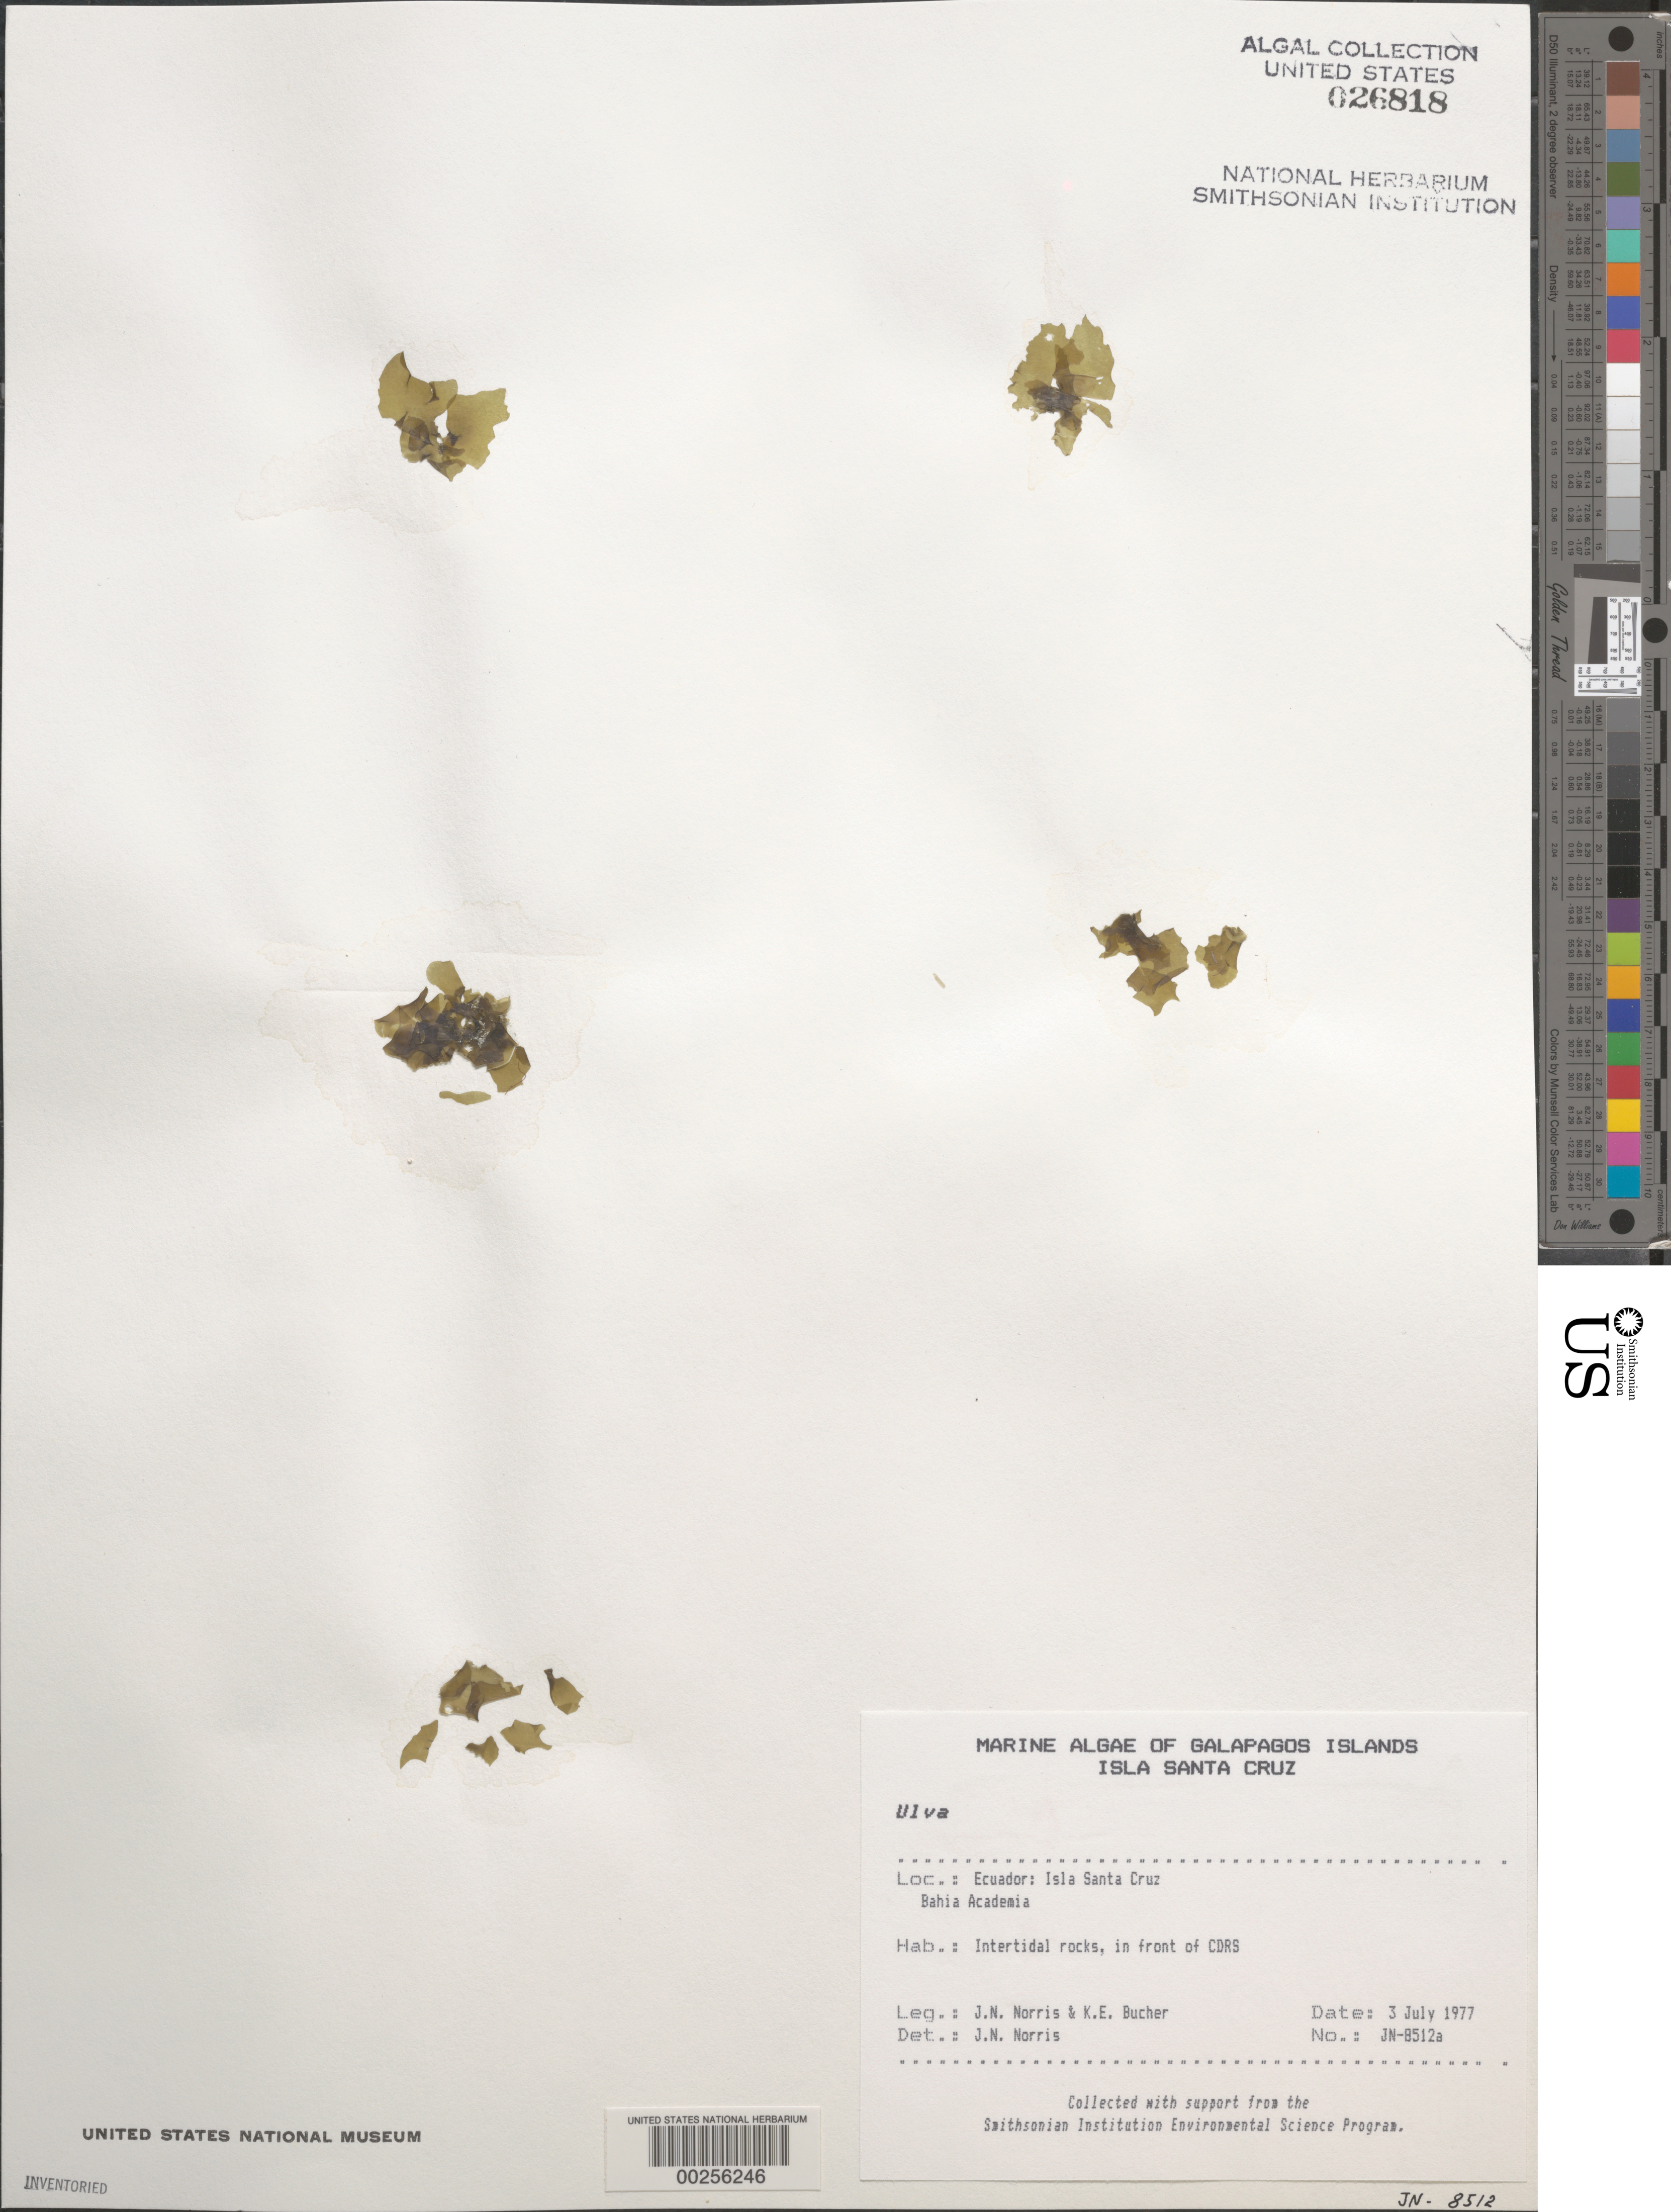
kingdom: Plantae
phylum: Chlorophyta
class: Ulvophyceae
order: Ulvales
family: Ulvaceae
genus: Ulva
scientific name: Ulva sp.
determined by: Norris, James N.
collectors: J. N. Norris & K. E. Bucher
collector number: JN-8512a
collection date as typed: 03 Jul 1977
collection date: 1977-07-03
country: Ecuador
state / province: Colón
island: Santa Cruz [Indefatigable, Chaves]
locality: Bahia Academia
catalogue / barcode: US 26818